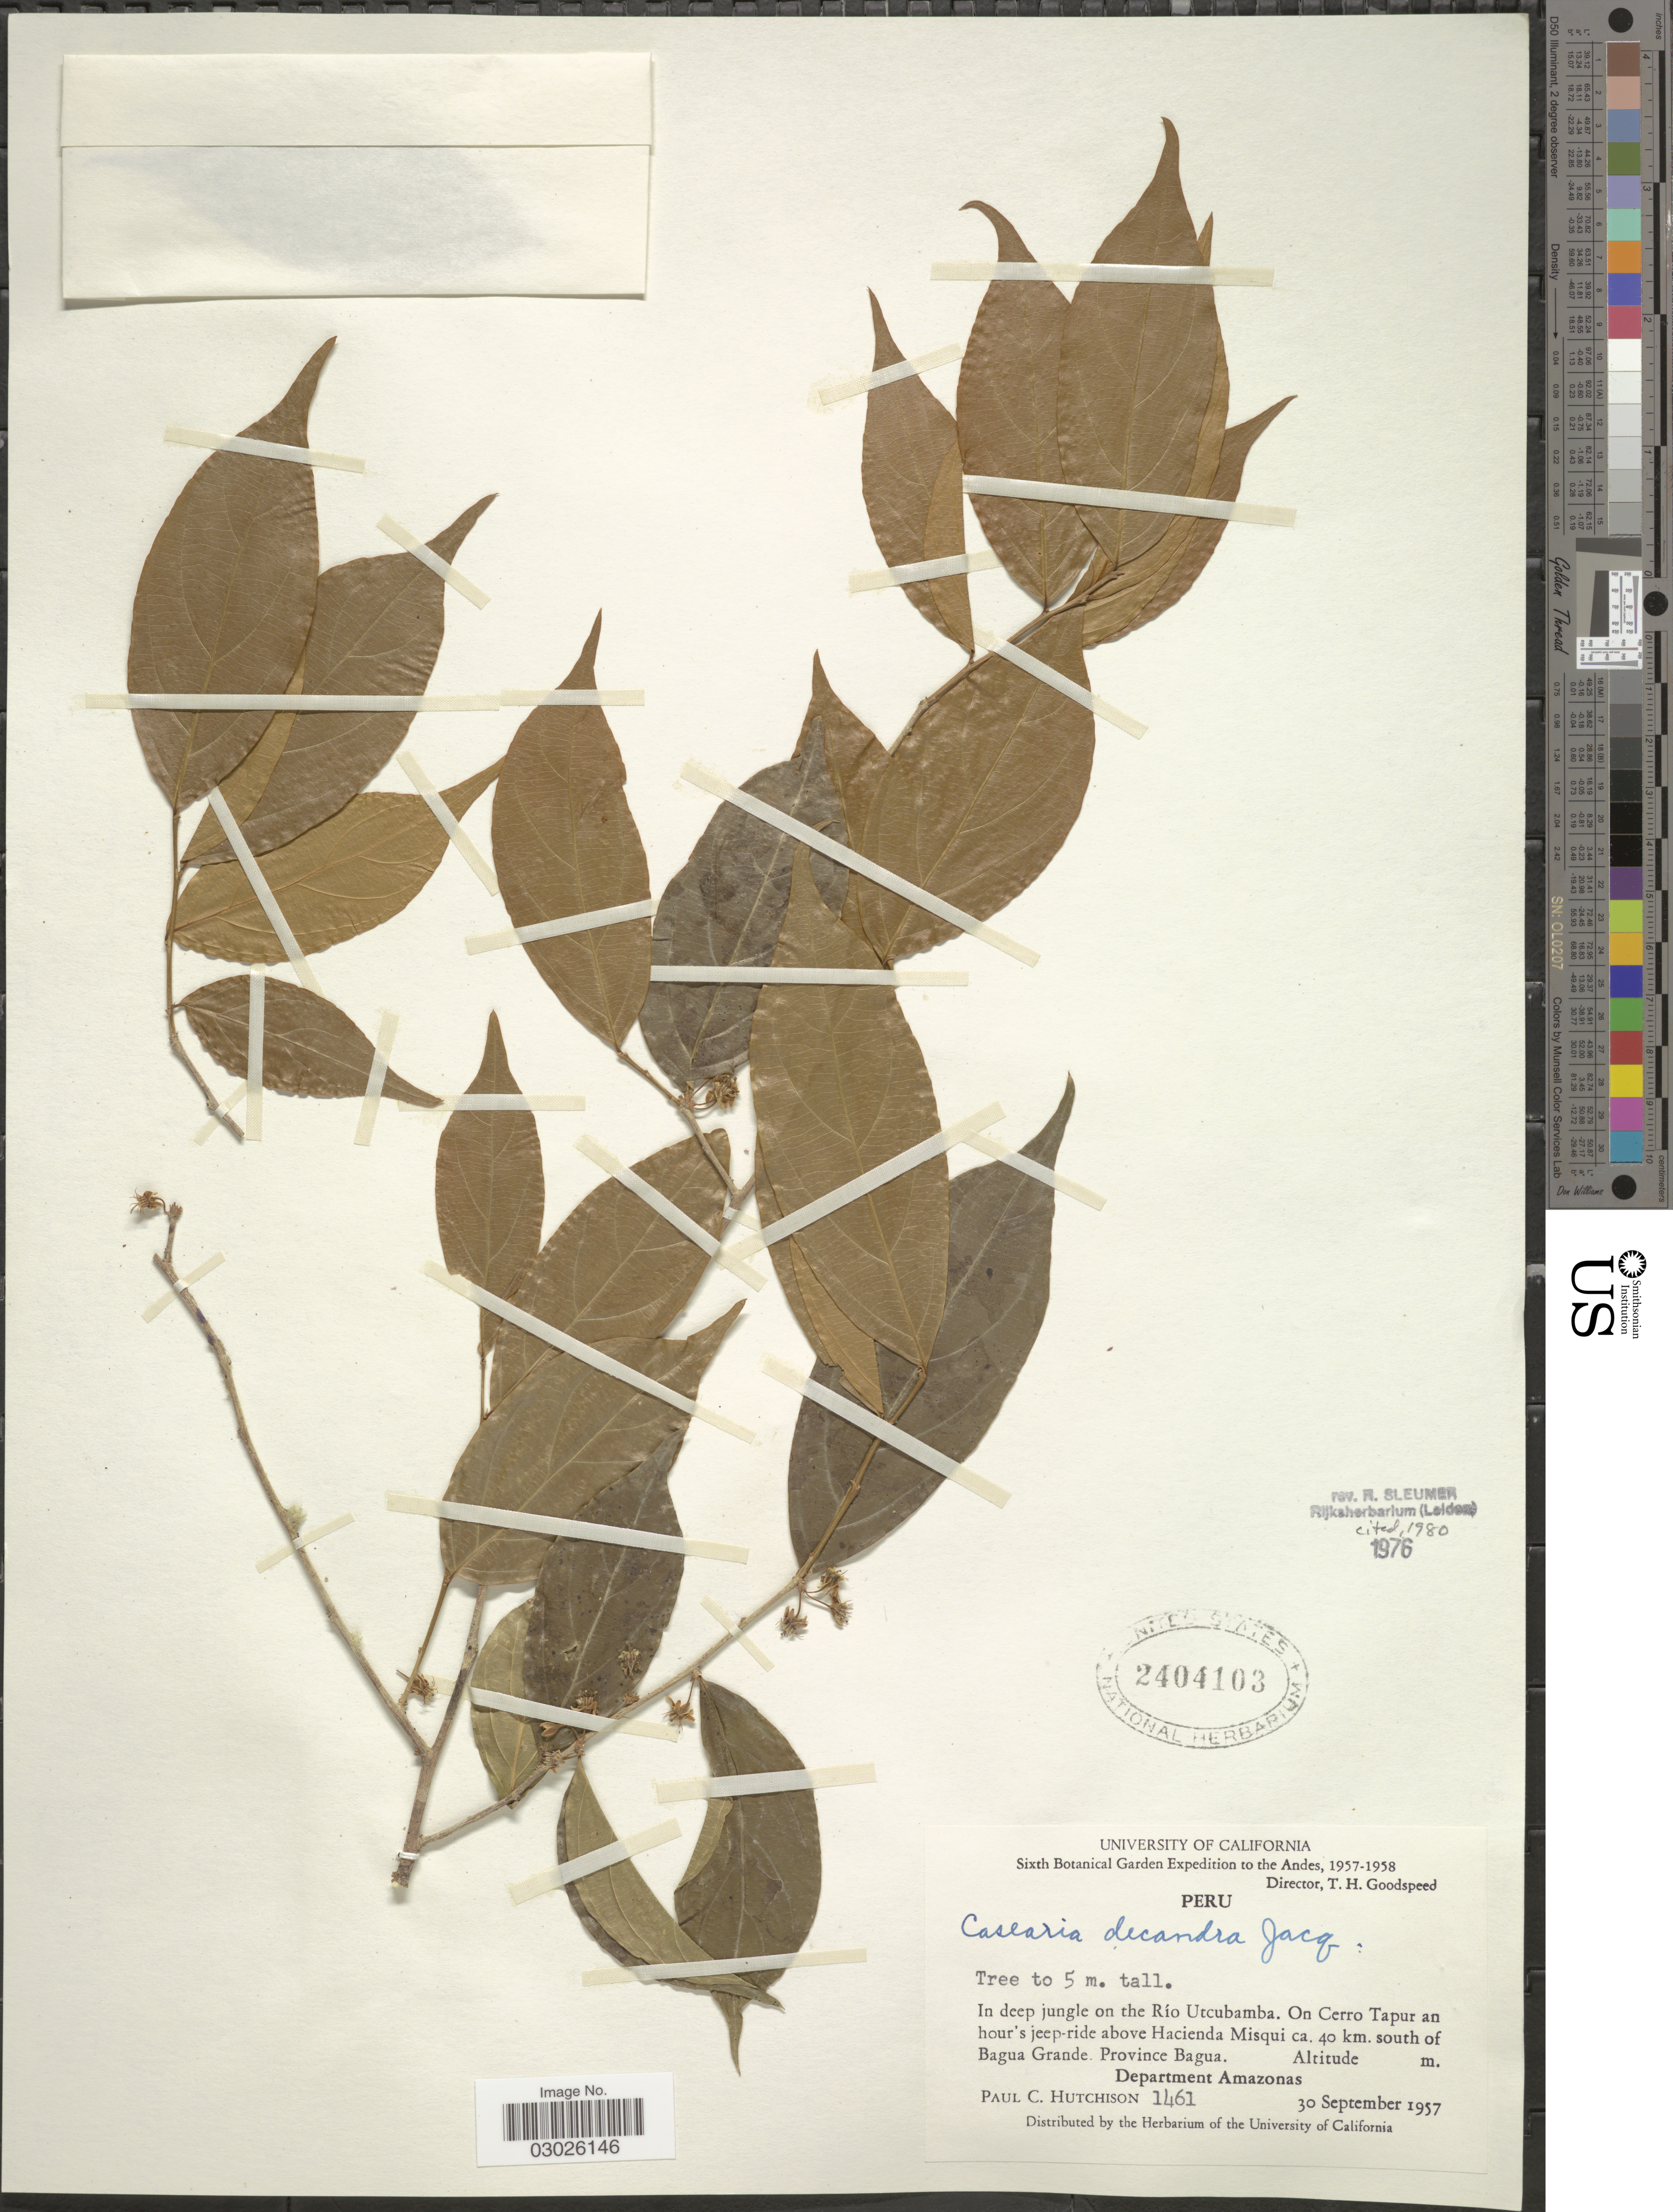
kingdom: Plantae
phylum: Tracheophyta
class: Magnoliopsida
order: Malpighiales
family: Salicaceae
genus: Casearia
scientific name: Casearia decandra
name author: Jacq.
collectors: P. C. Hutchison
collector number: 1461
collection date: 1957-09-30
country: Peru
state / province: Amazonas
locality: The Andes, In deep jungle on the Río Utcubamba, On Cerro Tapur an hour's jeep-ride above Hacienda Misqui ca. 40 km. south of Bagua Grande, Province of Bagua, Department Amazonas.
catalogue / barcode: US 2404103